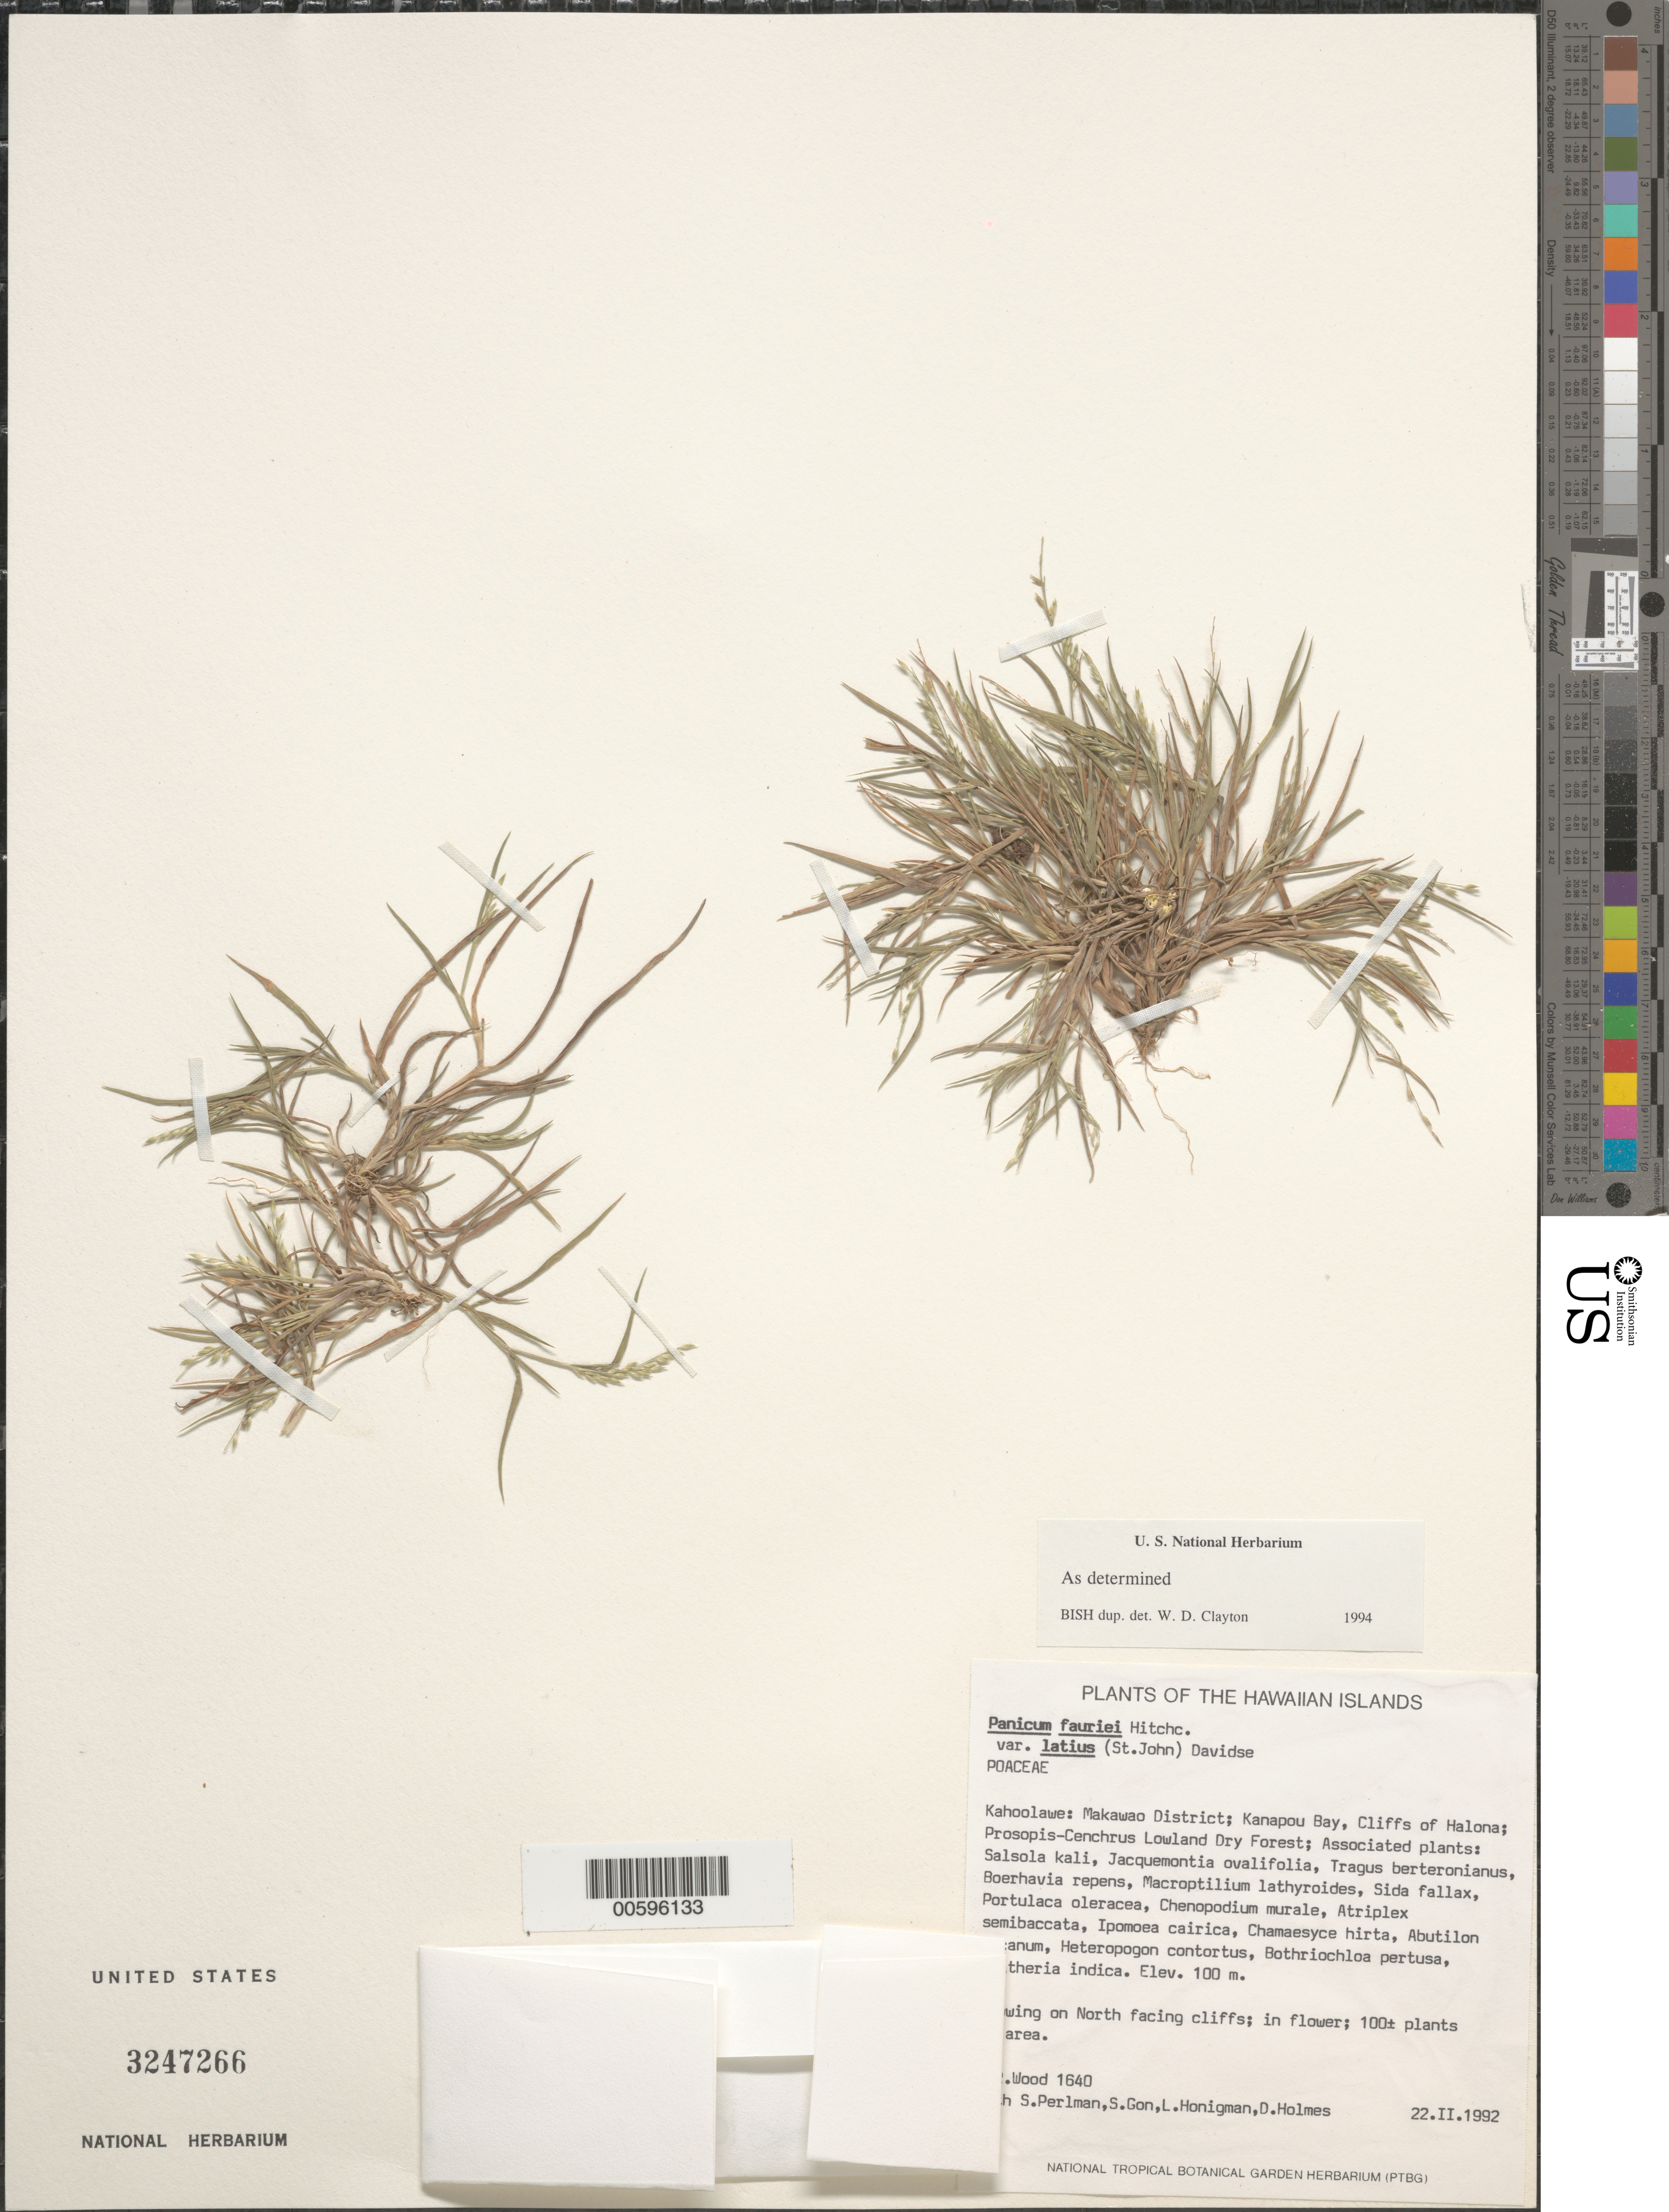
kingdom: Plantae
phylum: Tracheophyta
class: Liliopsida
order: Poales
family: Poaceae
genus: Panicum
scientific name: Panicum fauriei var. latius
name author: (H. St. John) Davidse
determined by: Clayton, W. D.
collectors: K. R. Wood, S. P. Perlman, S. Gon, L. Honigman & D. Holmes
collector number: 1640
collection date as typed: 22 Feb 1992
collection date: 1992-02-22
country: United States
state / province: Hawaii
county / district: Maui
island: Kaho'olawe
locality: Makawao Dist; Kanapou Bay, Cliffs of Halona.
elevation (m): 100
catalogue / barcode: US 3247266